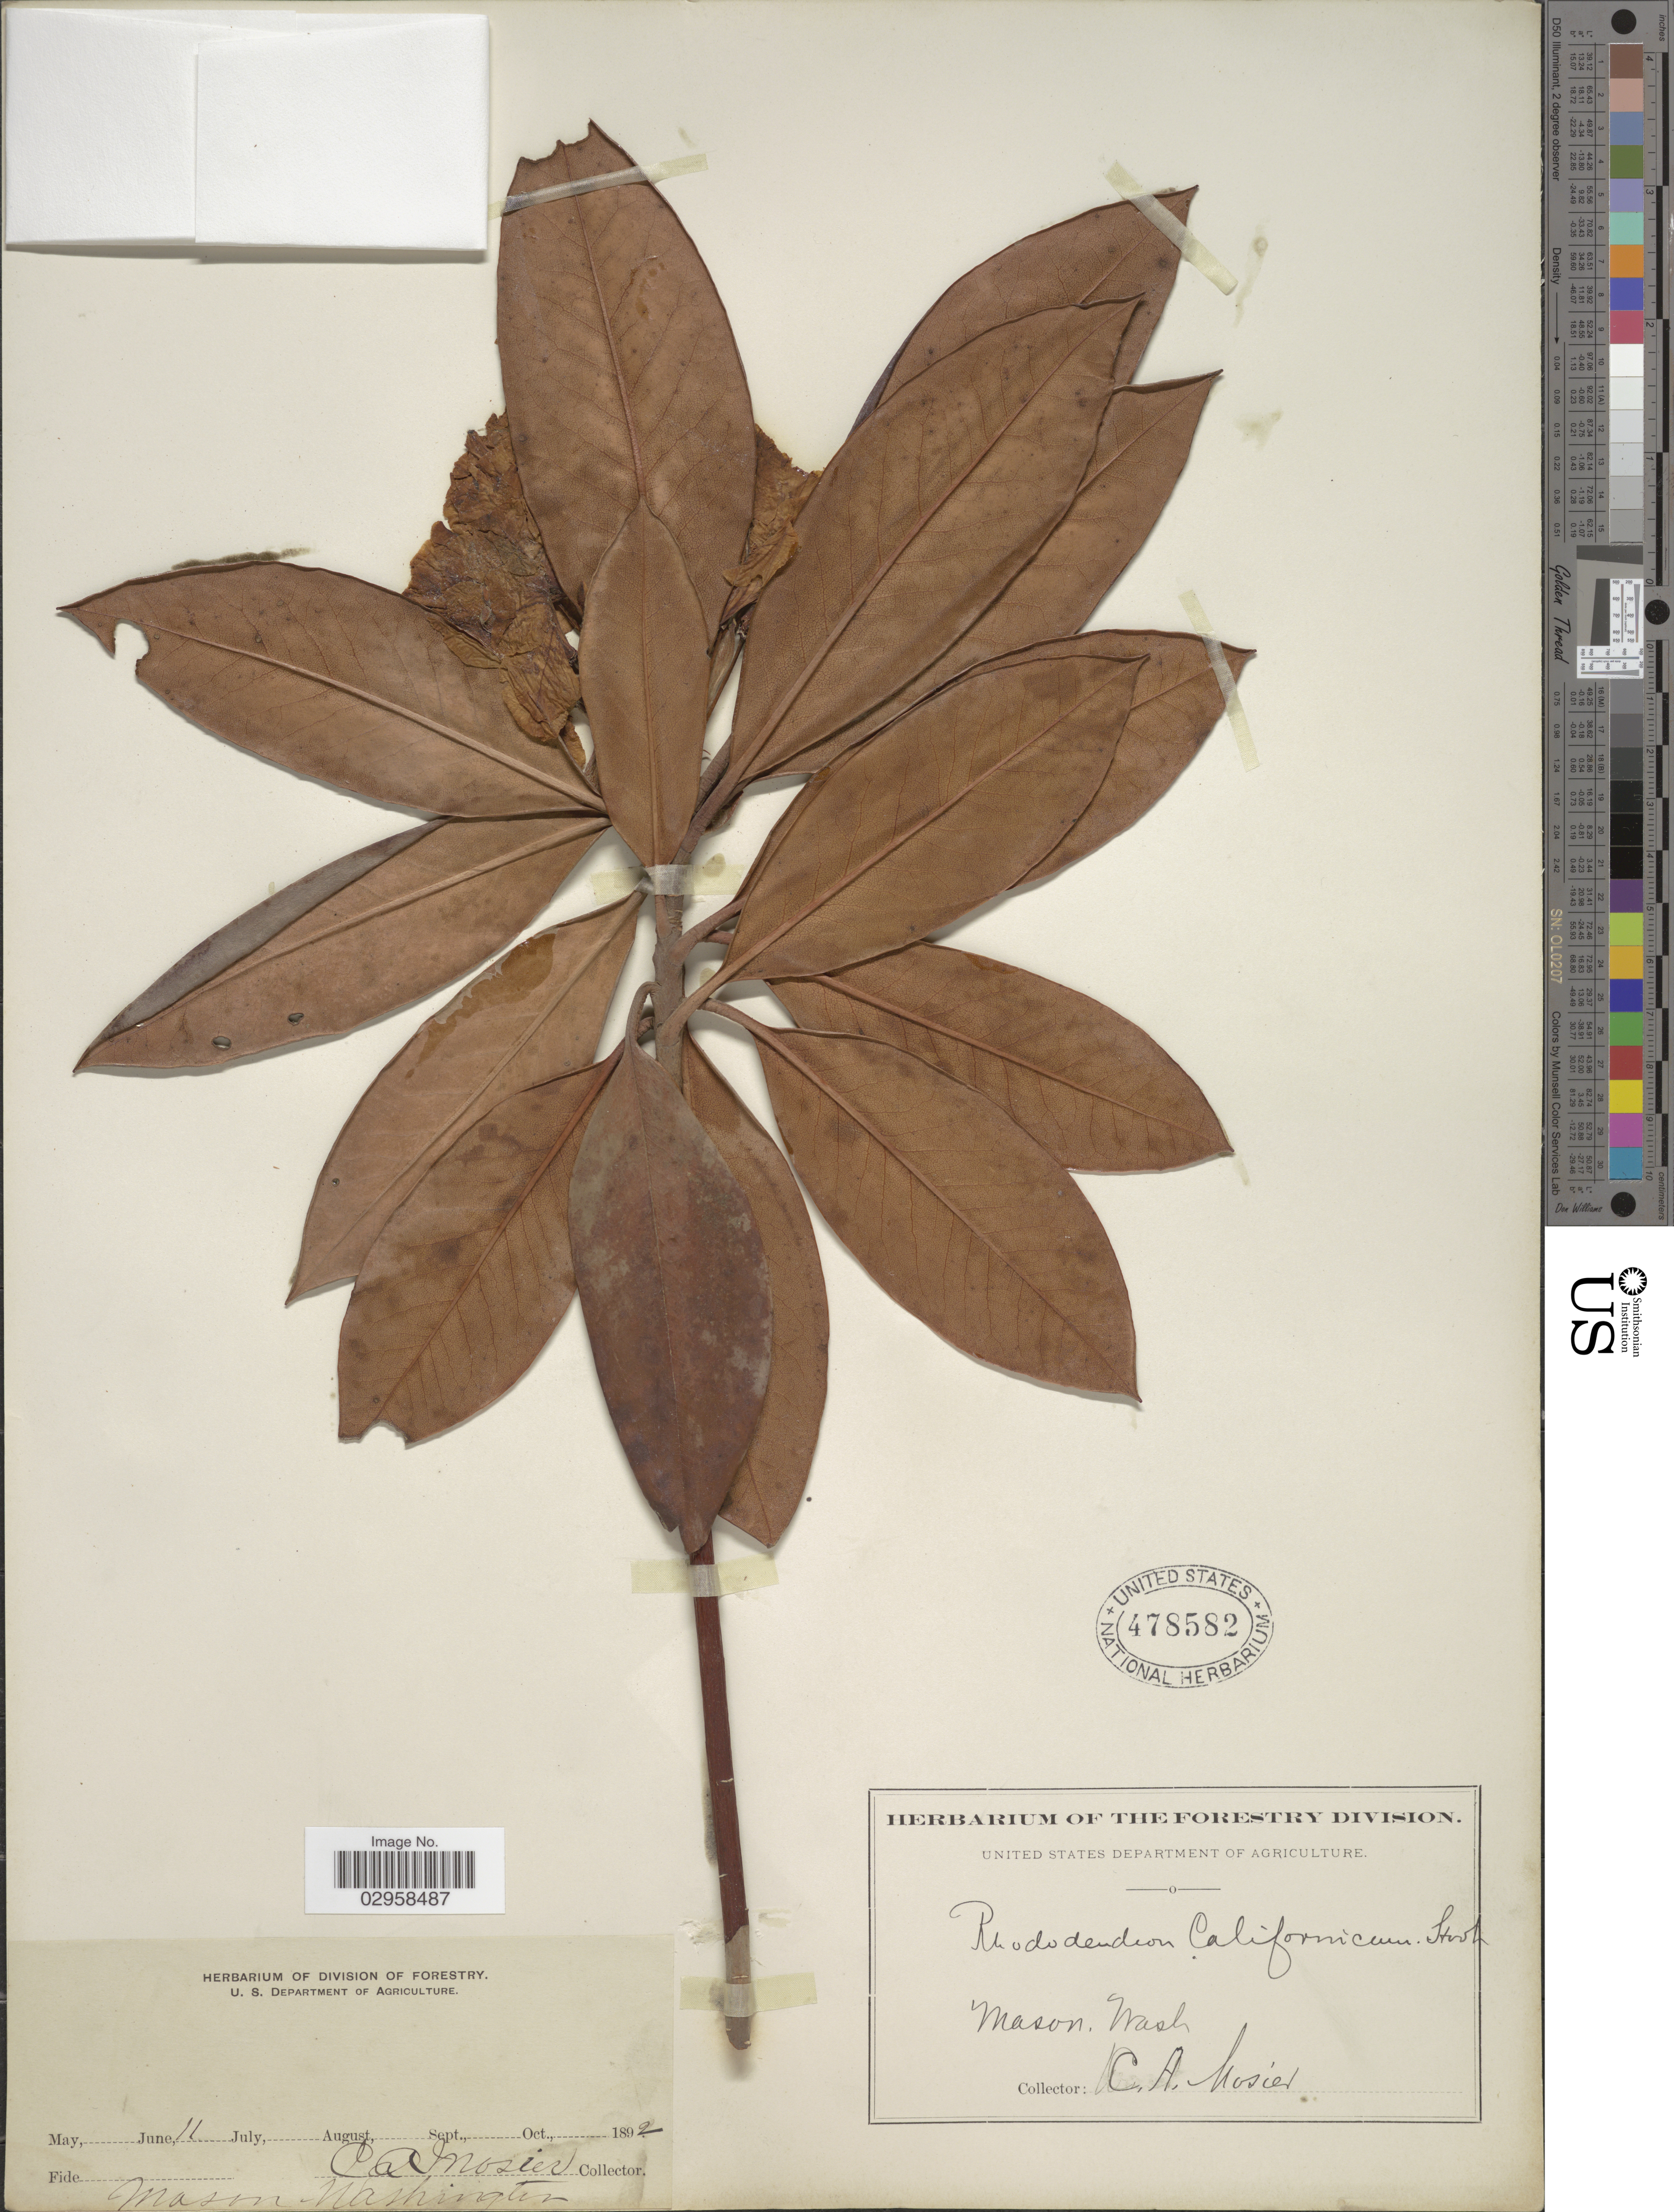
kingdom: Plantae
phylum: Tracheophyta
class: Magnoliopsida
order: Ericales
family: Ericaceae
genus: Rhododendron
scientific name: Rhododendron macrophyllum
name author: D. Don ex G. Don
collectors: C. A. Mosier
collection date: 1892-07-11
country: United States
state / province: Washington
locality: Mason.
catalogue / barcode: US 478582